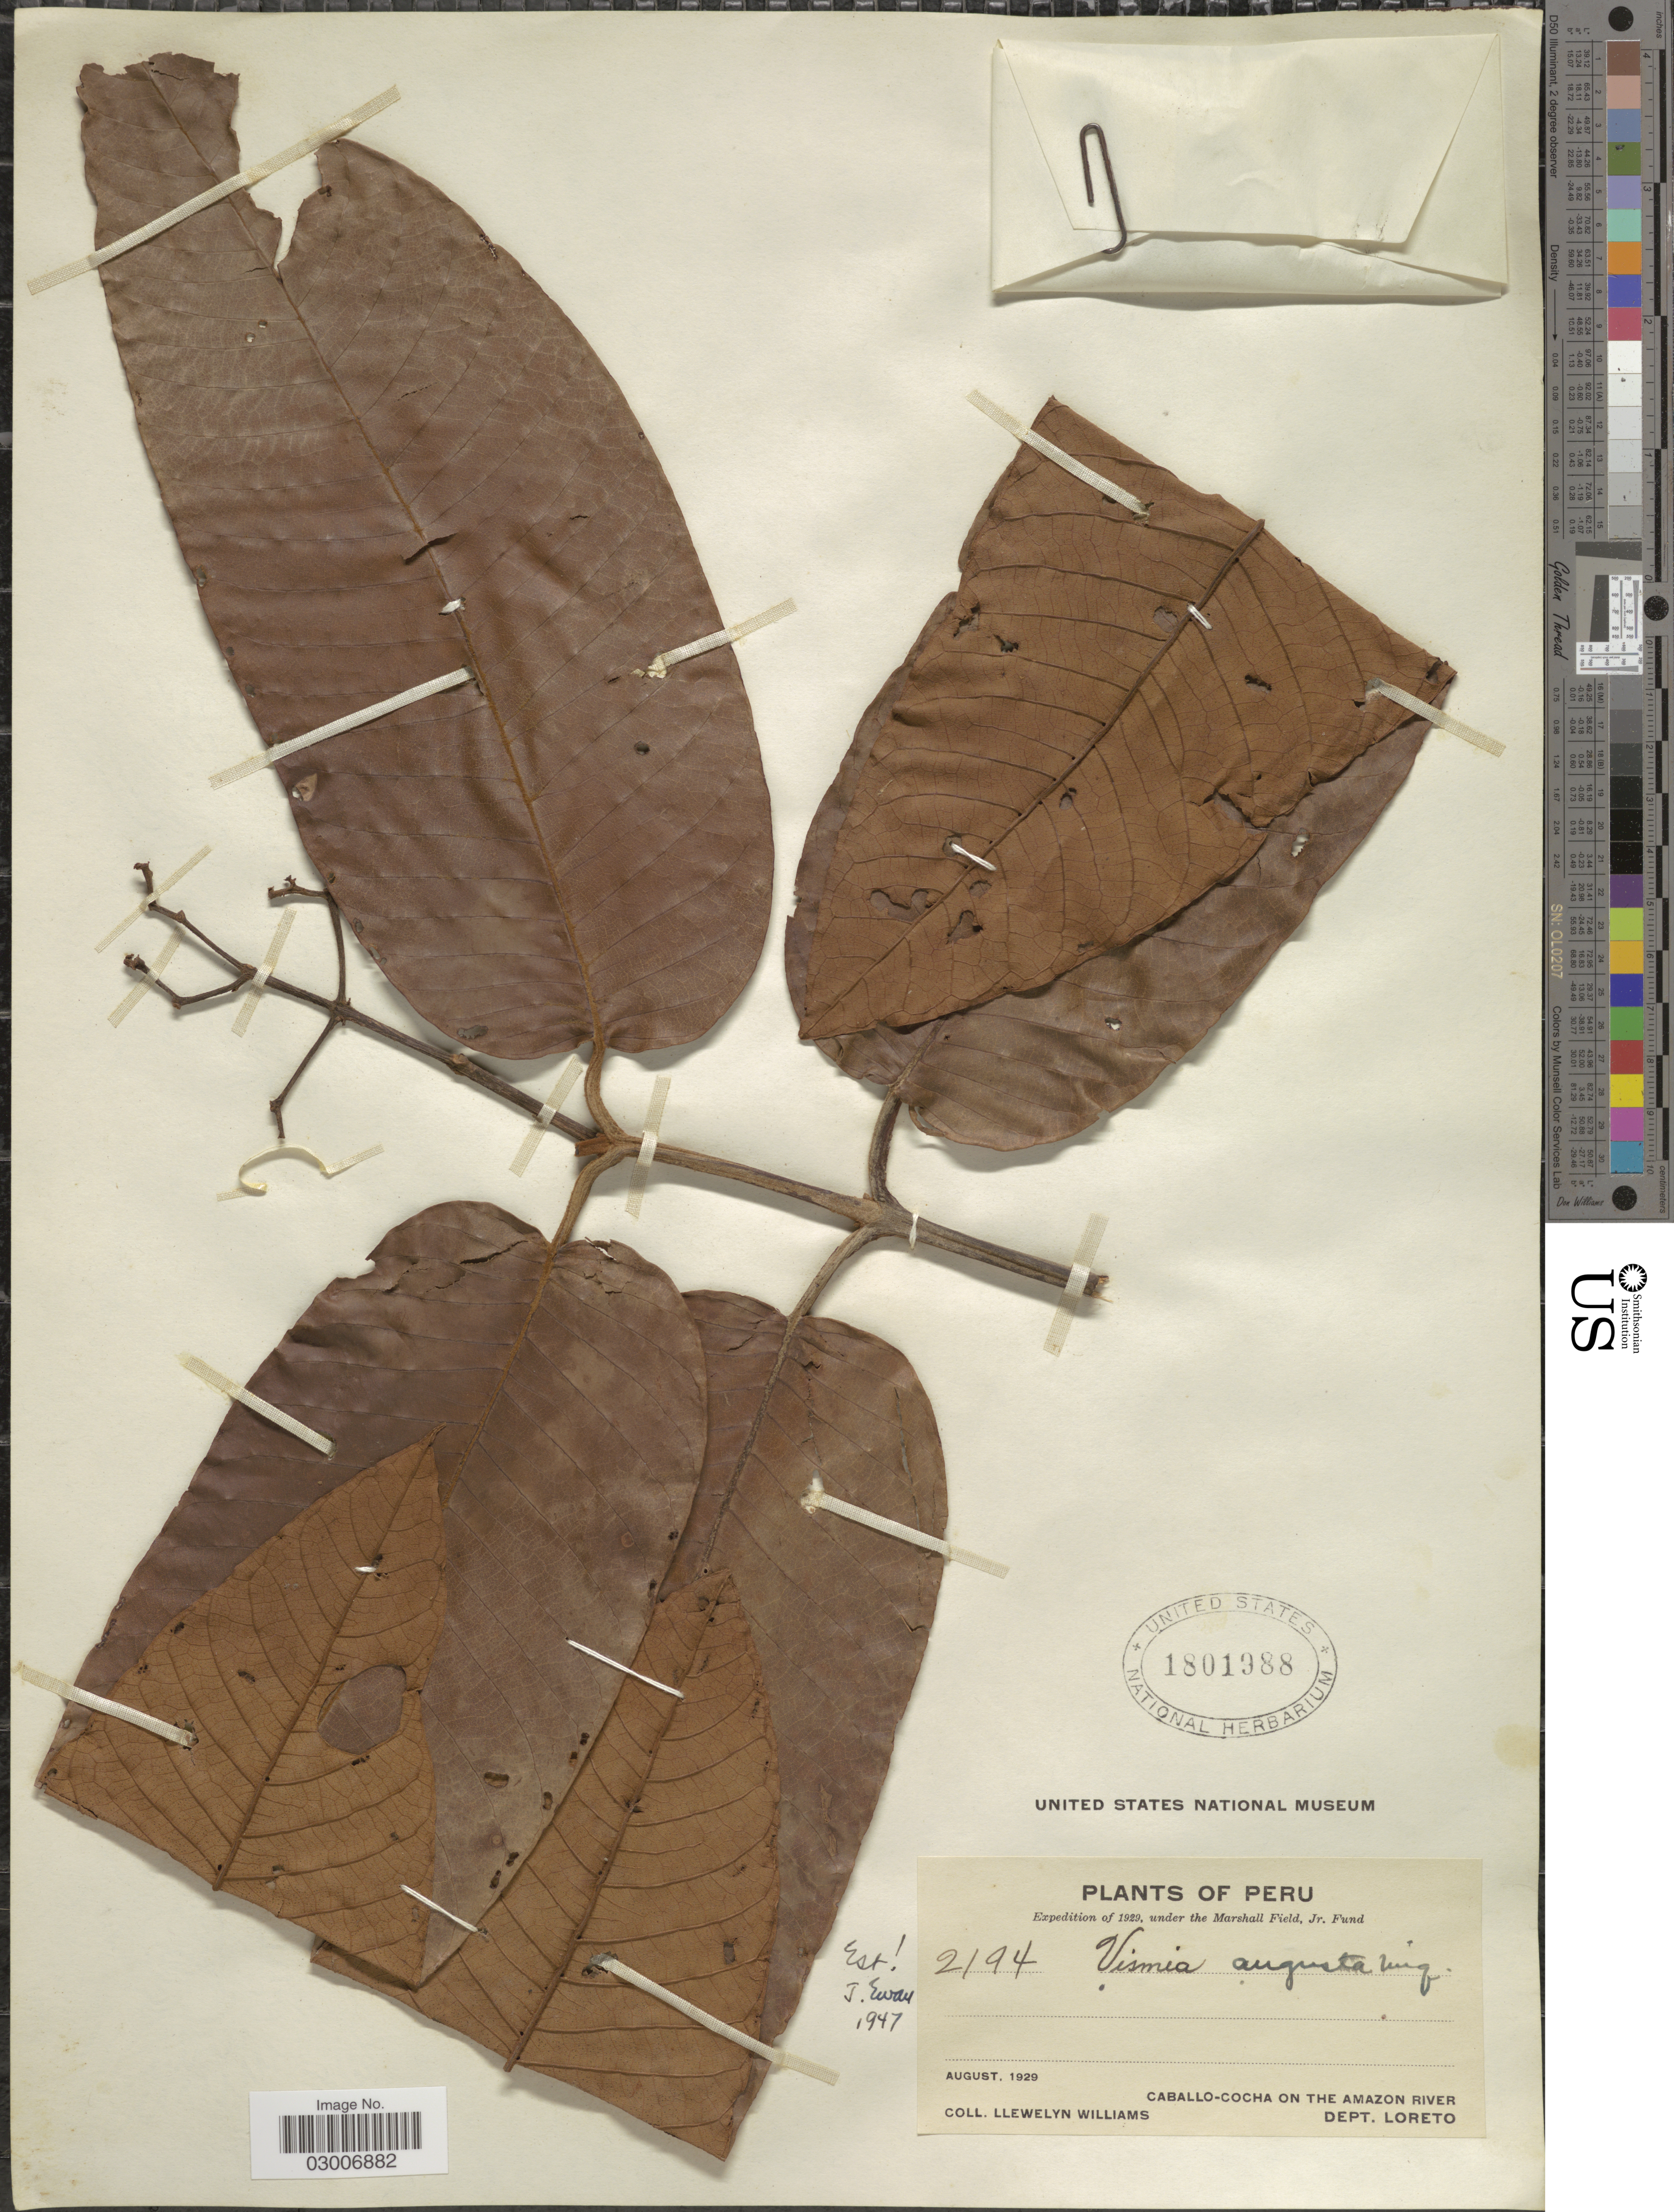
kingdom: Plantae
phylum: Tracheophyta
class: Magnoliopsida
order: Malpighiales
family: Hypericaceae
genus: Vismia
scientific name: Vismia macrophylla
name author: Kunth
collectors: Ll. Williams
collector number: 2194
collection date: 1929-08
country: Peru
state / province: Loreto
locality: Caballo-Cocha on the Amazon River. Dept. Loreto.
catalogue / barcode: US 1801988